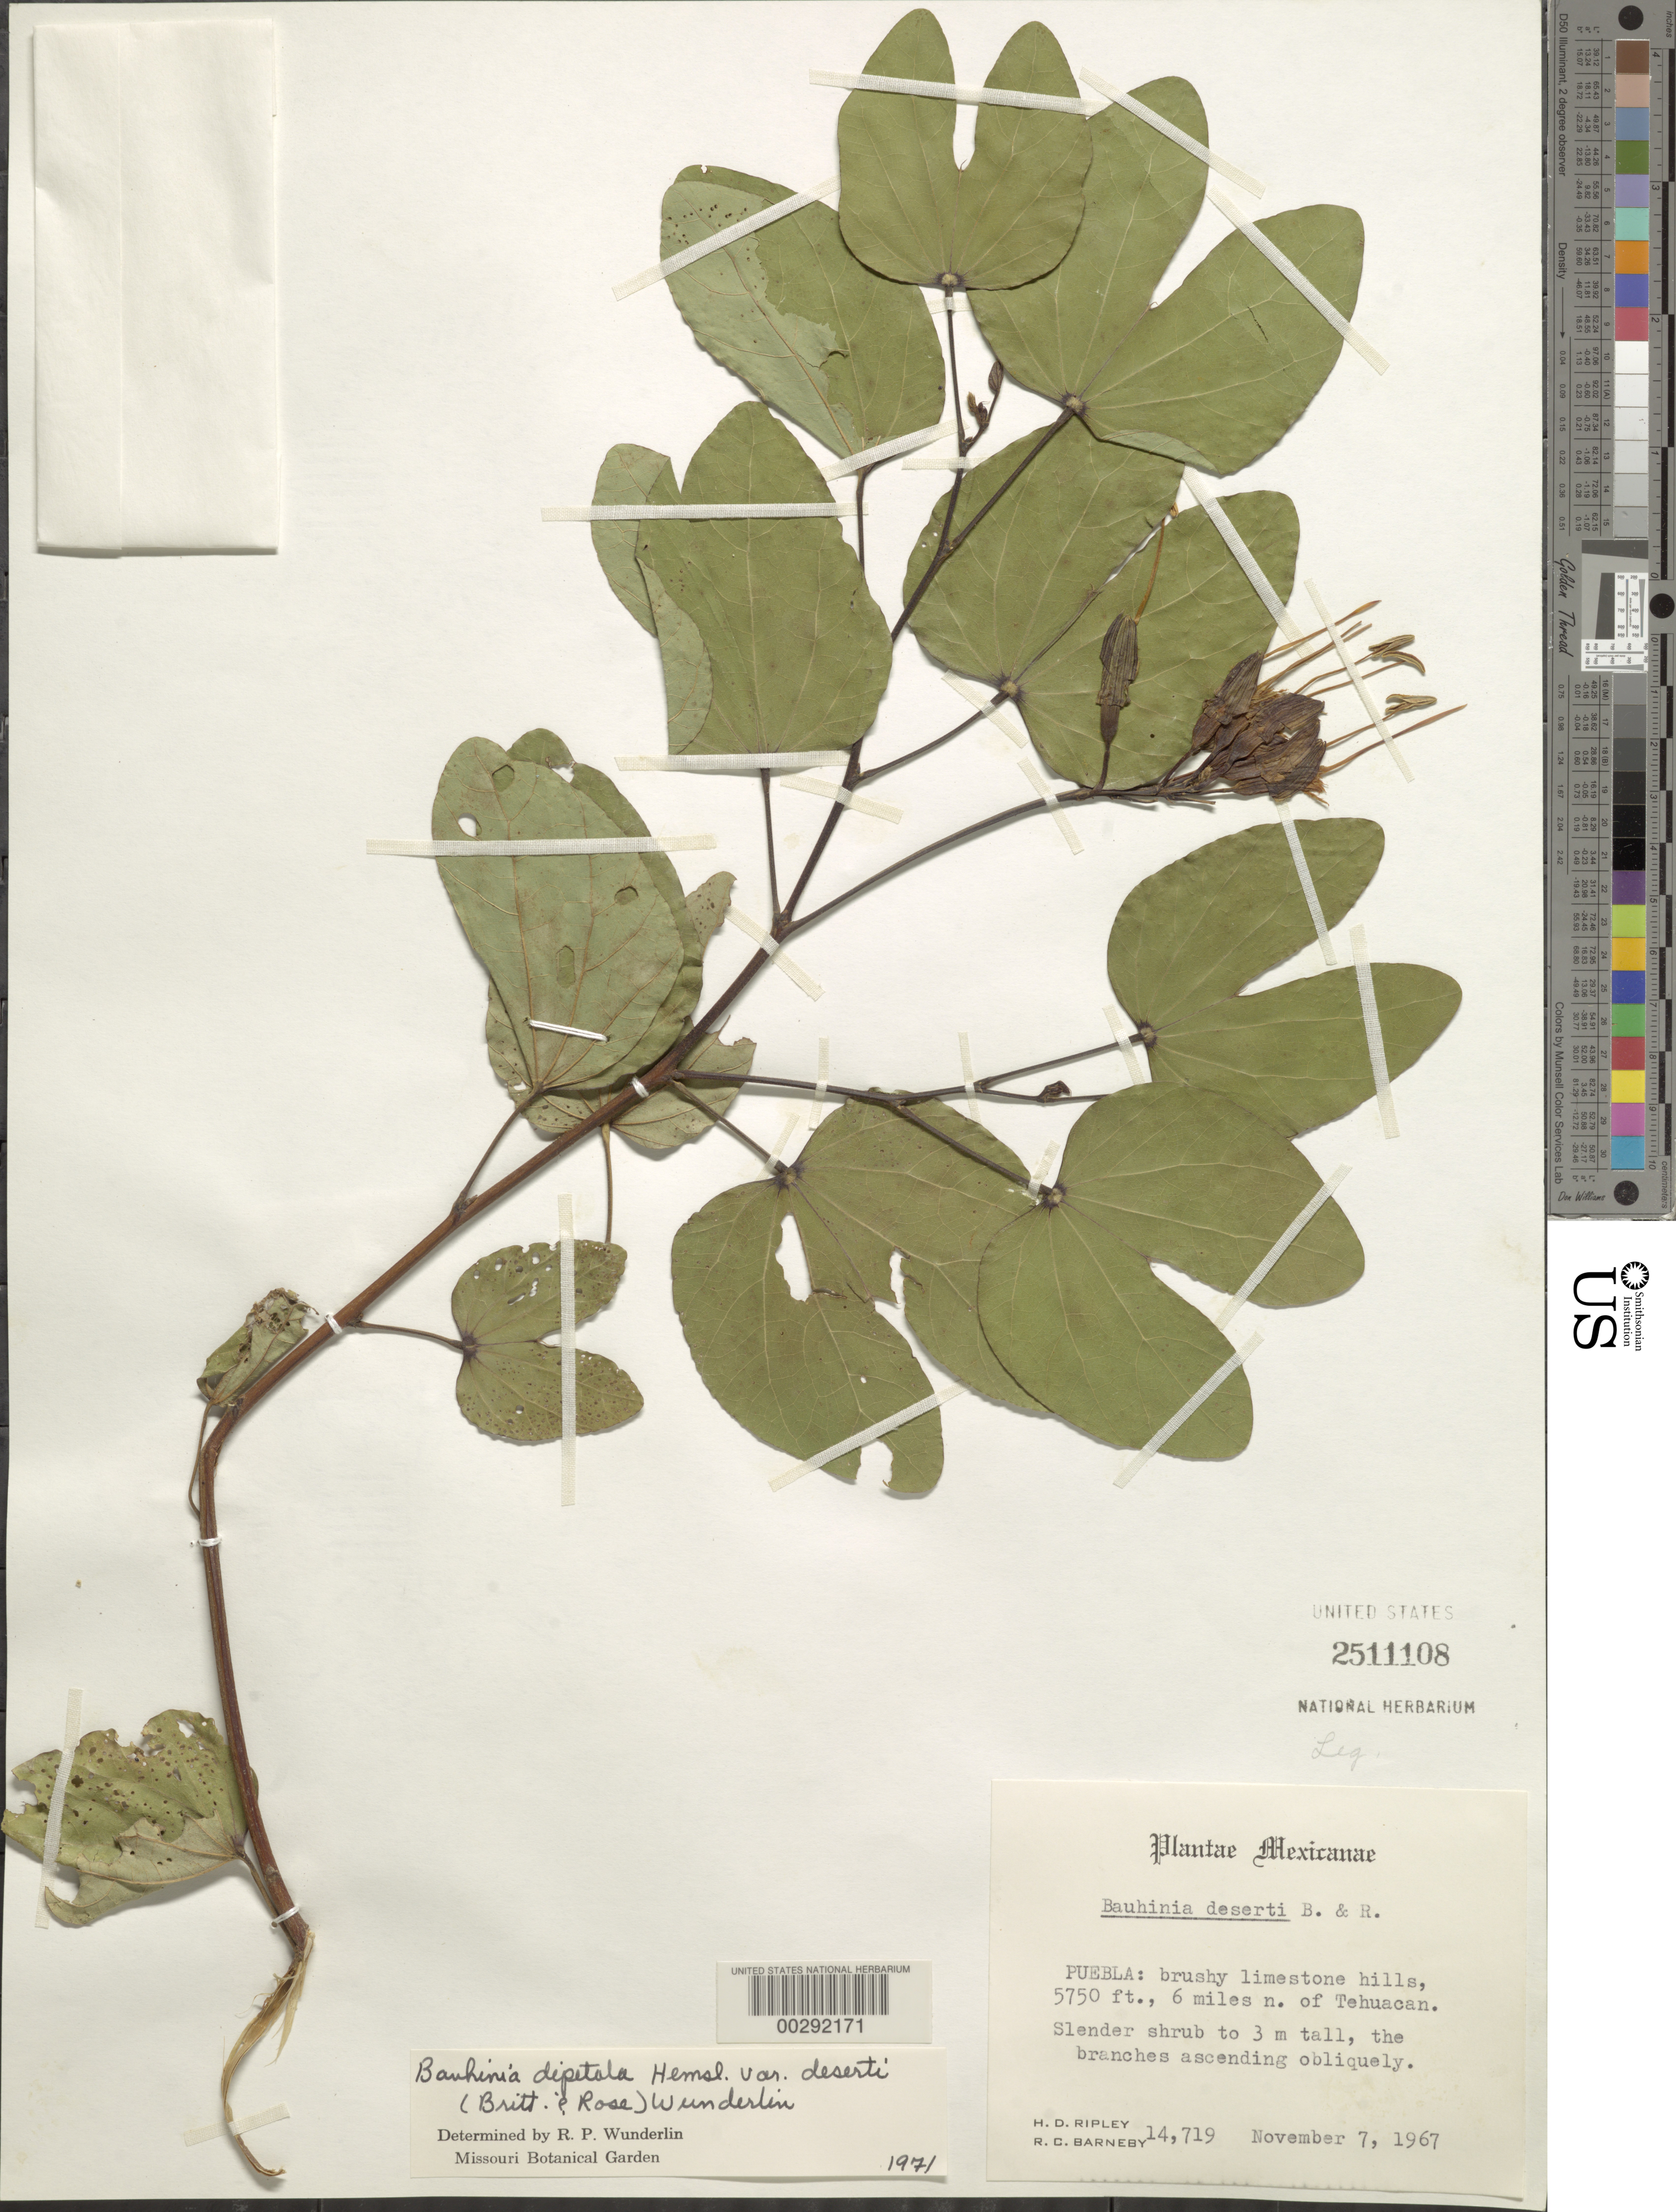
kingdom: Plantae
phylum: Tracheophyta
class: Magnoliopsida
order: Fabales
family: Fabaceae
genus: Bauhinia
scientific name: Bauhinia dipetala var. deserti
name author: (Britton & Rose) Wunderlin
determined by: Wunderlin, Richard P.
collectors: H. Ripley & R. C. Barneby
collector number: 14719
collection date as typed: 07 Nov 1967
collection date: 1967-11-07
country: Mexico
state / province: Puebla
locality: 6 mi N of Tehuacan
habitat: Brushy limestone hills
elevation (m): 1756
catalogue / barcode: US 2511108